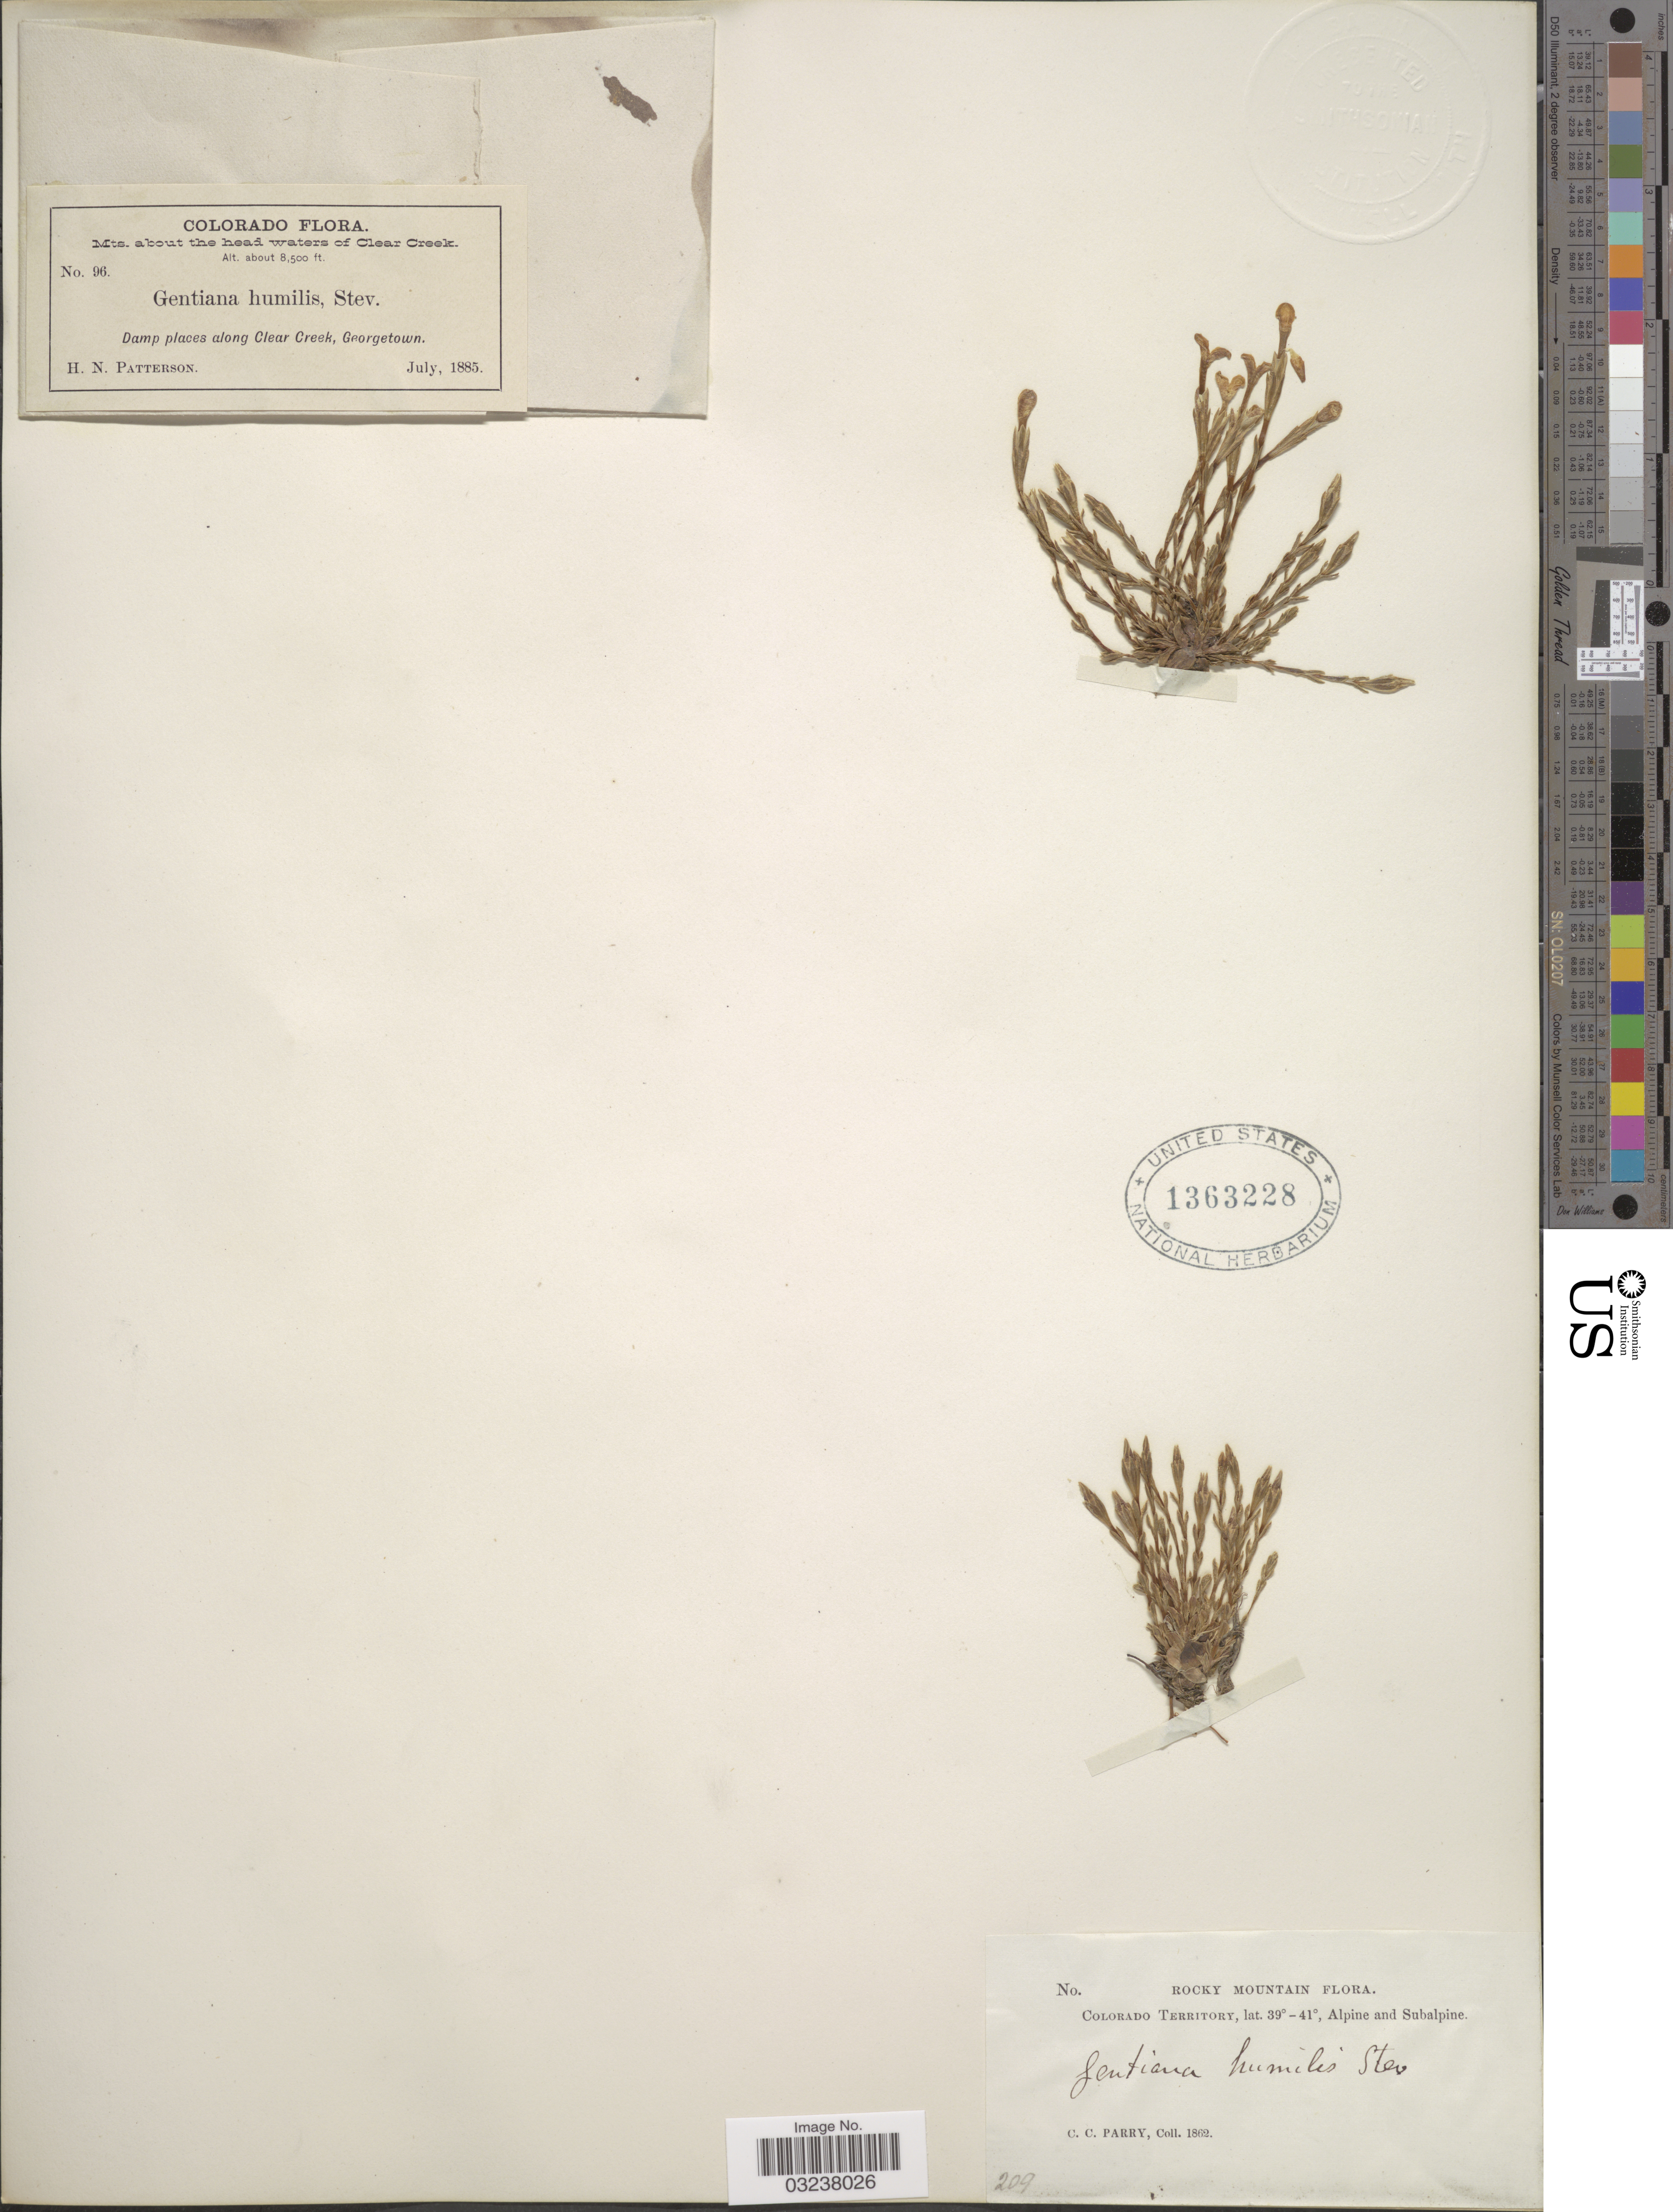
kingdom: Plantae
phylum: Tracheophyta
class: Magnoliopsida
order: Gentianales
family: Gentianaceae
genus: Gentiana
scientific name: Gentiana fremontii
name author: Torr.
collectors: H. N. Patterson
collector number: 96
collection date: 1885-07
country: United States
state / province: Colorado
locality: Mts. about the head waters of Clear Creek. Damp places along Clear Creek, Georgetown.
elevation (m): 2591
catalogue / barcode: US 1363228